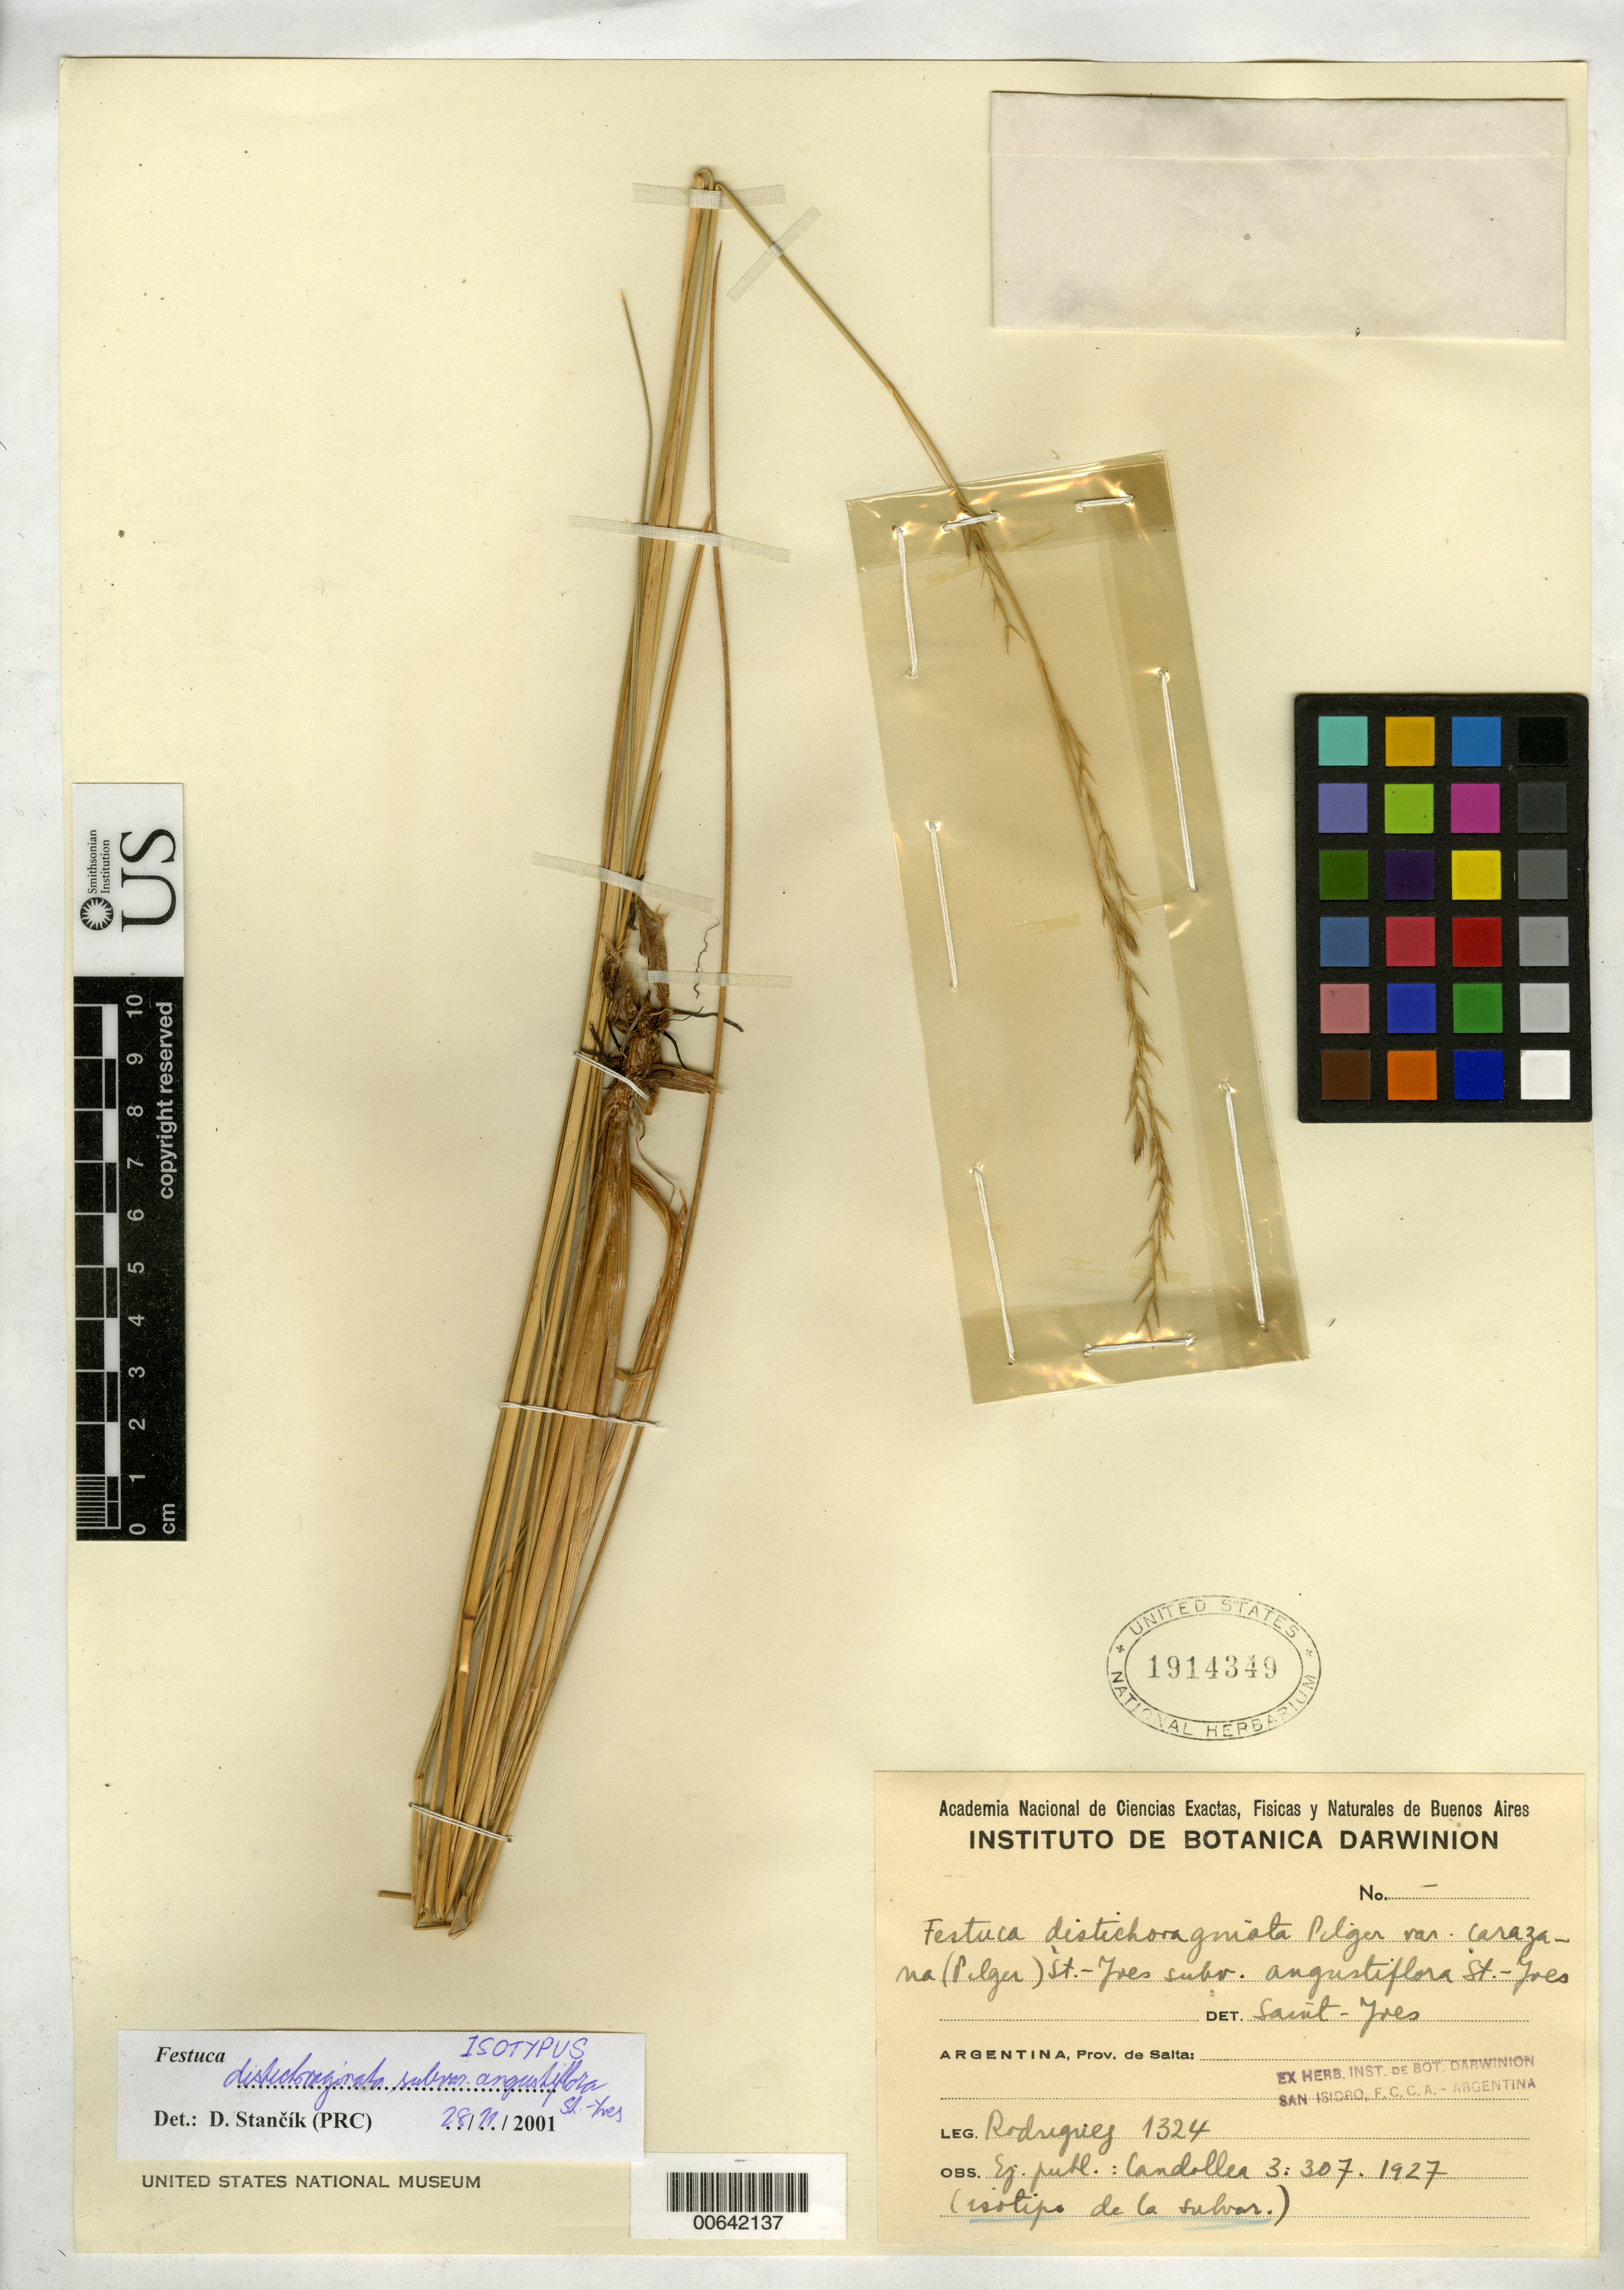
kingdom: Plantae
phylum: Tracheophyta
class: Liliopsida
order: Poales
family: Poaceae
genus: Festuca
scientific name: Festuca distichovaginata subvar. angustifolia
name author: Saint-Yves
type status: Isotype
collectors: D. Rodriguez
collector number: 1324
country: Argentina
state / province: Salta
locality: La Laguna, Cerra del Cajón.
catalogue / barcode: US 1914349